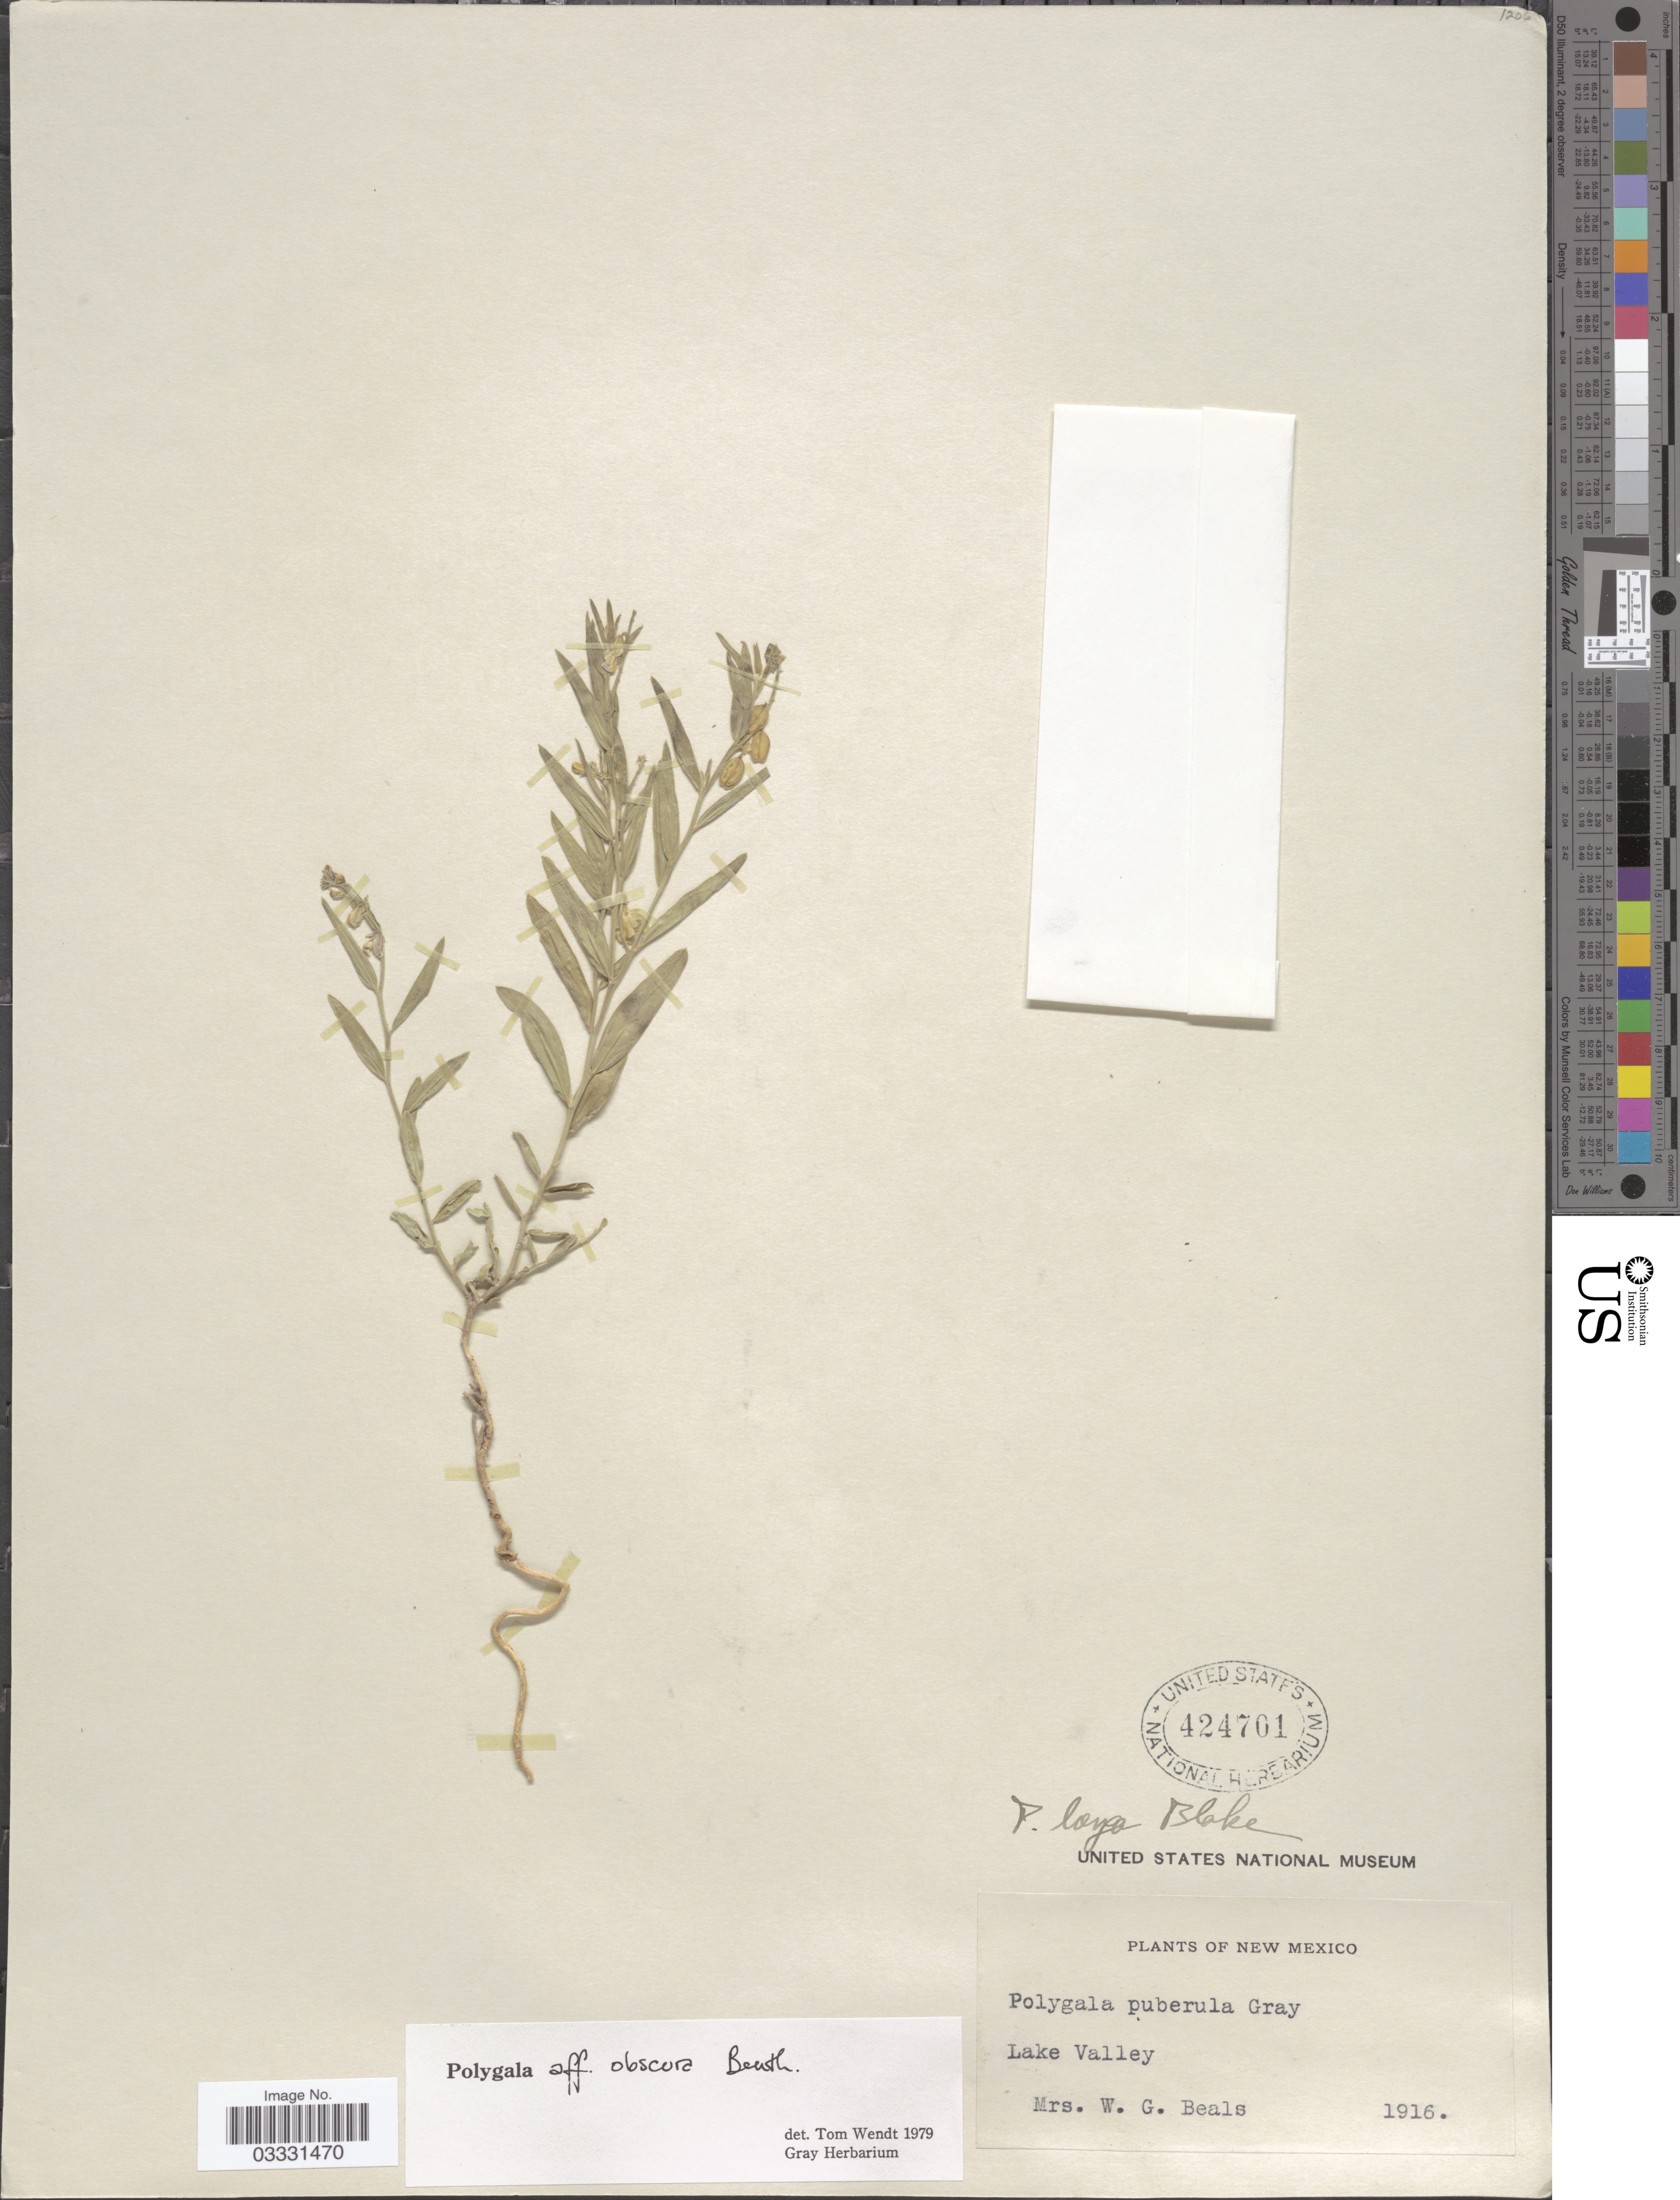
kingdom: Plantae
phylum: Tracheophyta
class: Magnoliopsida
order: Fabales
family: Polygalaceae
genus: Hebecarpa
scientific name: Hebecarpa obscura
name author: (Benth.) J.R. Abbott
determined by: Strong, Mark T., (BOT), Smithsonian Institution - National Museum of Natural History (UNITED STATES)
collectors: Mrs. W. G. Beals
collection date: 1916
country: United States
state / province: New Mexico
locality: Lake Valley.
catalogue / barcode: US 424701